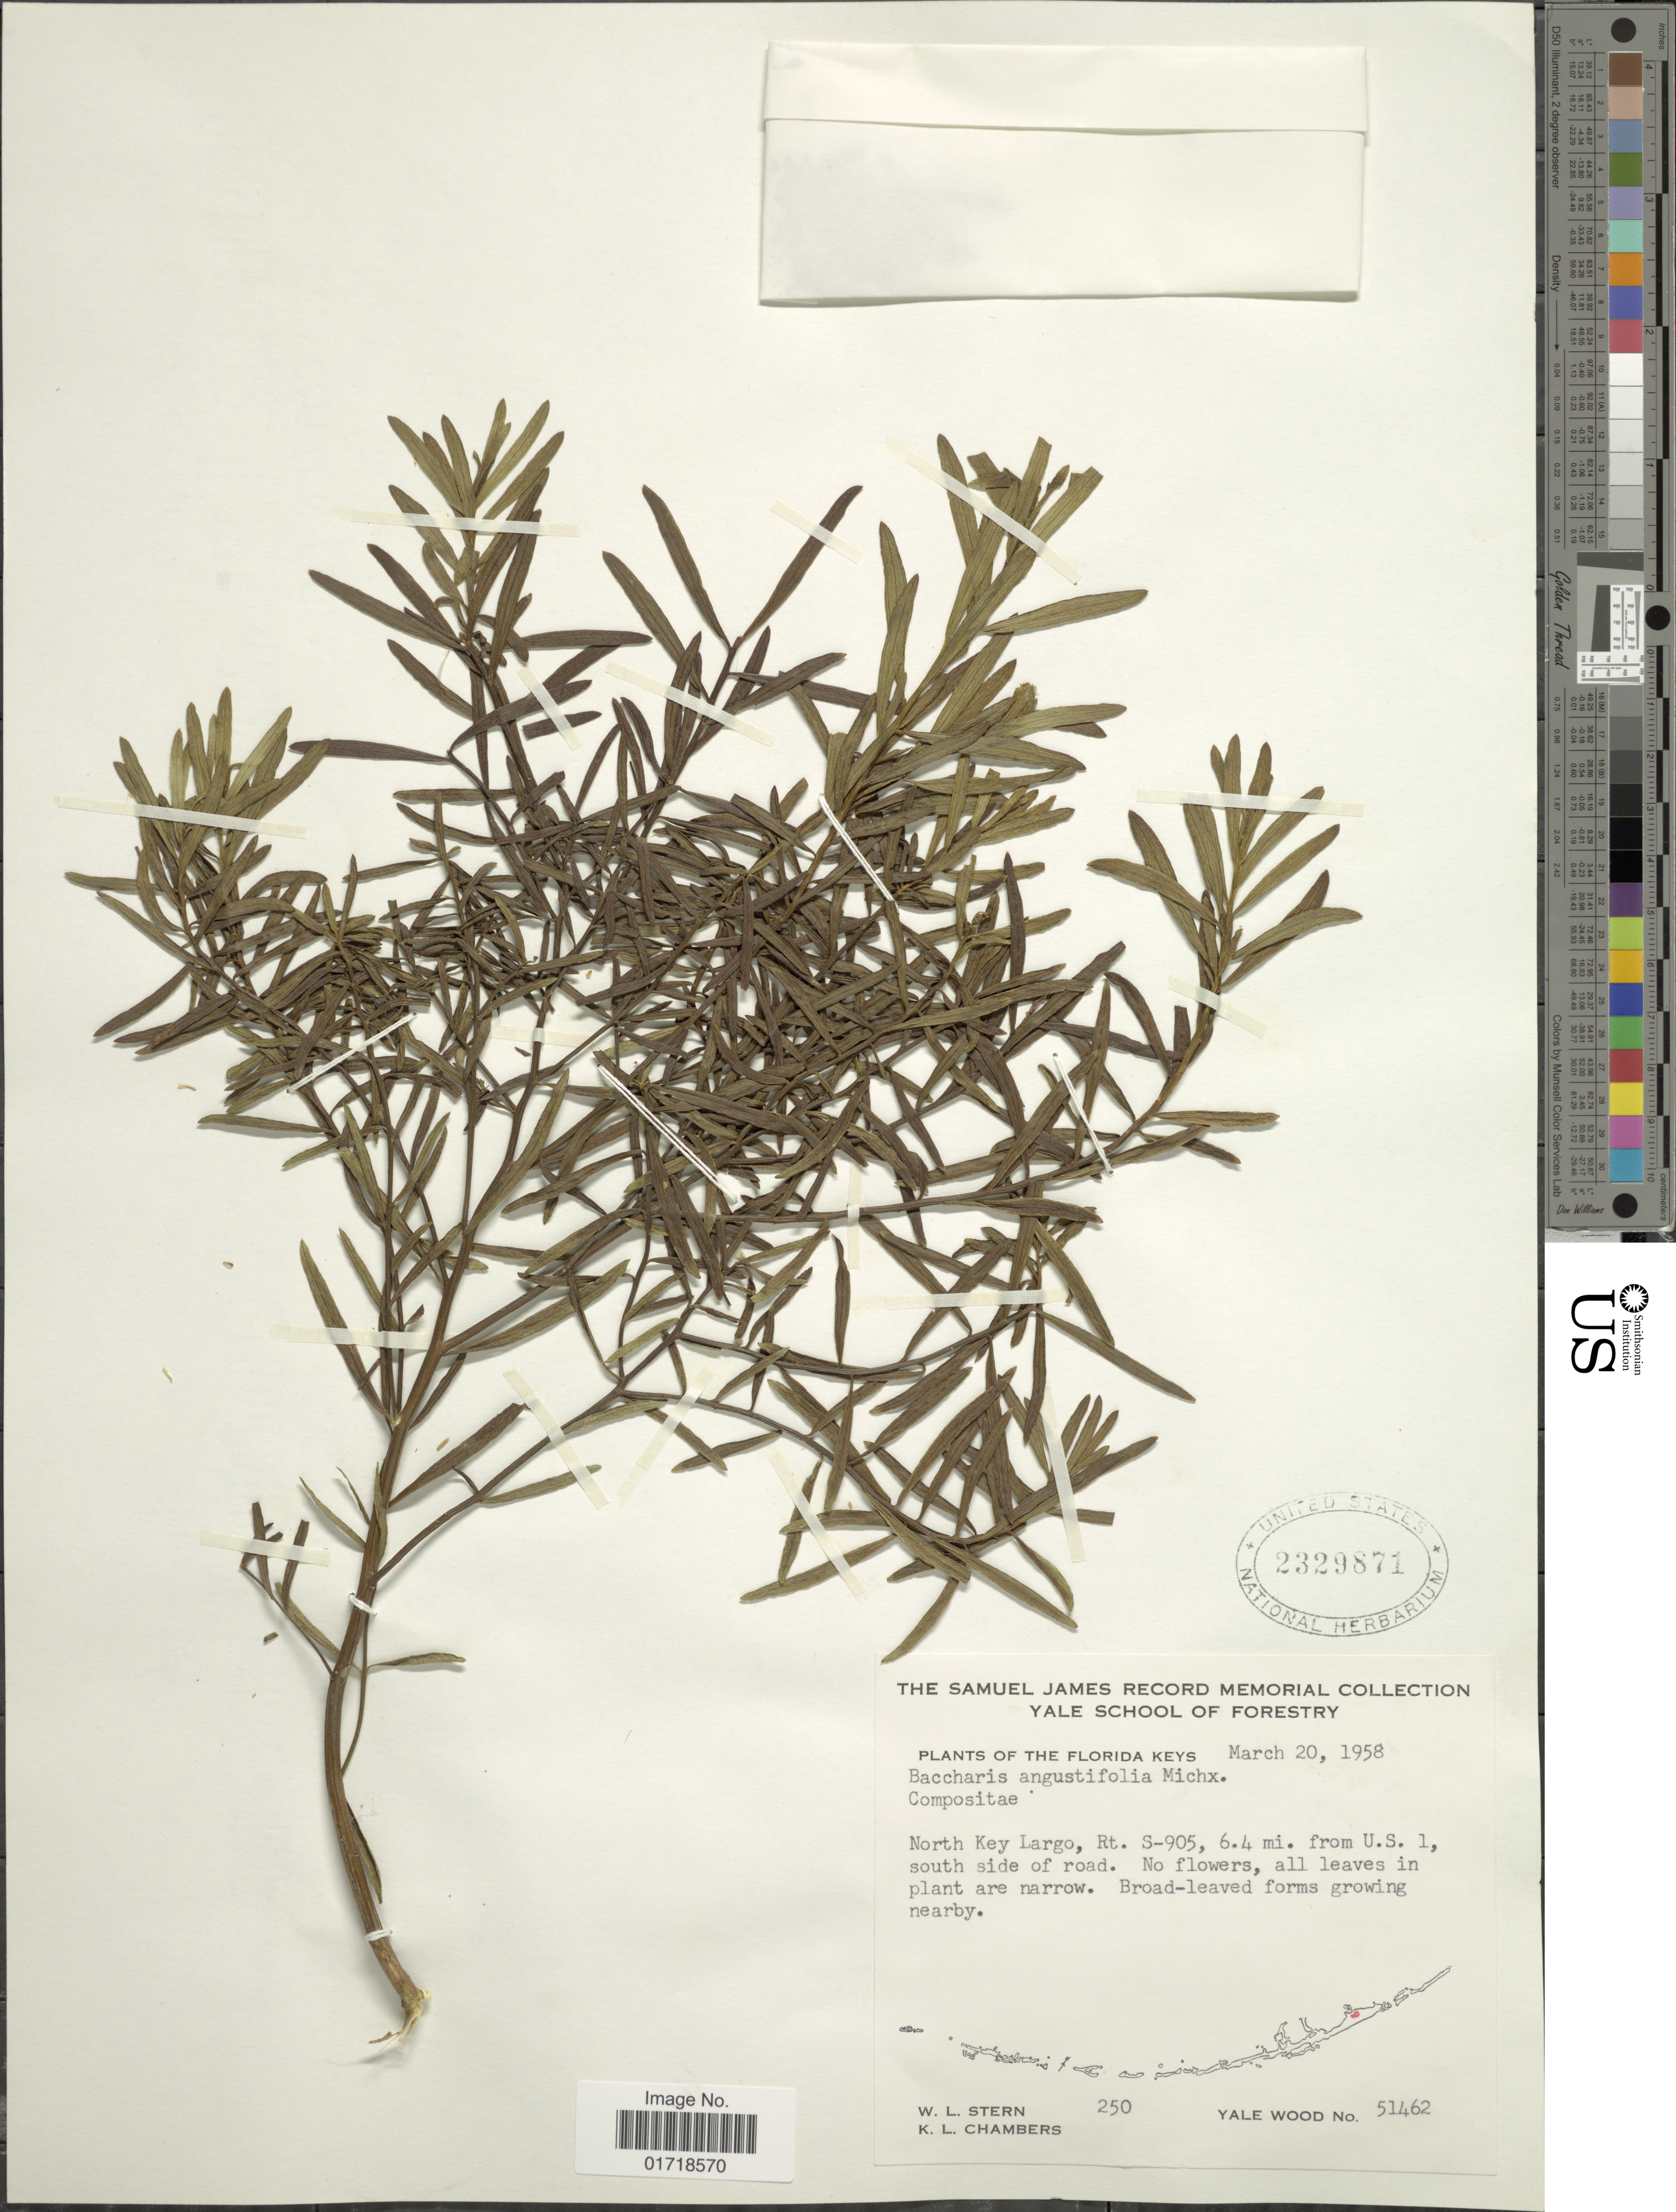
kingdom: Plantae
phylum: Tracheophyta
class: Magnoliopsida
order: Asterales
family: Asteraceae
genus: Baccharis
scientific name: Baccharis angustifolia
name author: Michx.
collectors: W. L. Stern & K. Chambers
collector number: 250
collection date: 1958-03-20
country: United States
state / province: Florida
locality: The Florida Keys, North Key Largo, Rt. S-905, 6.4 mi from U. S. 1 south side of road.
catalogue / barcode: US 2329871